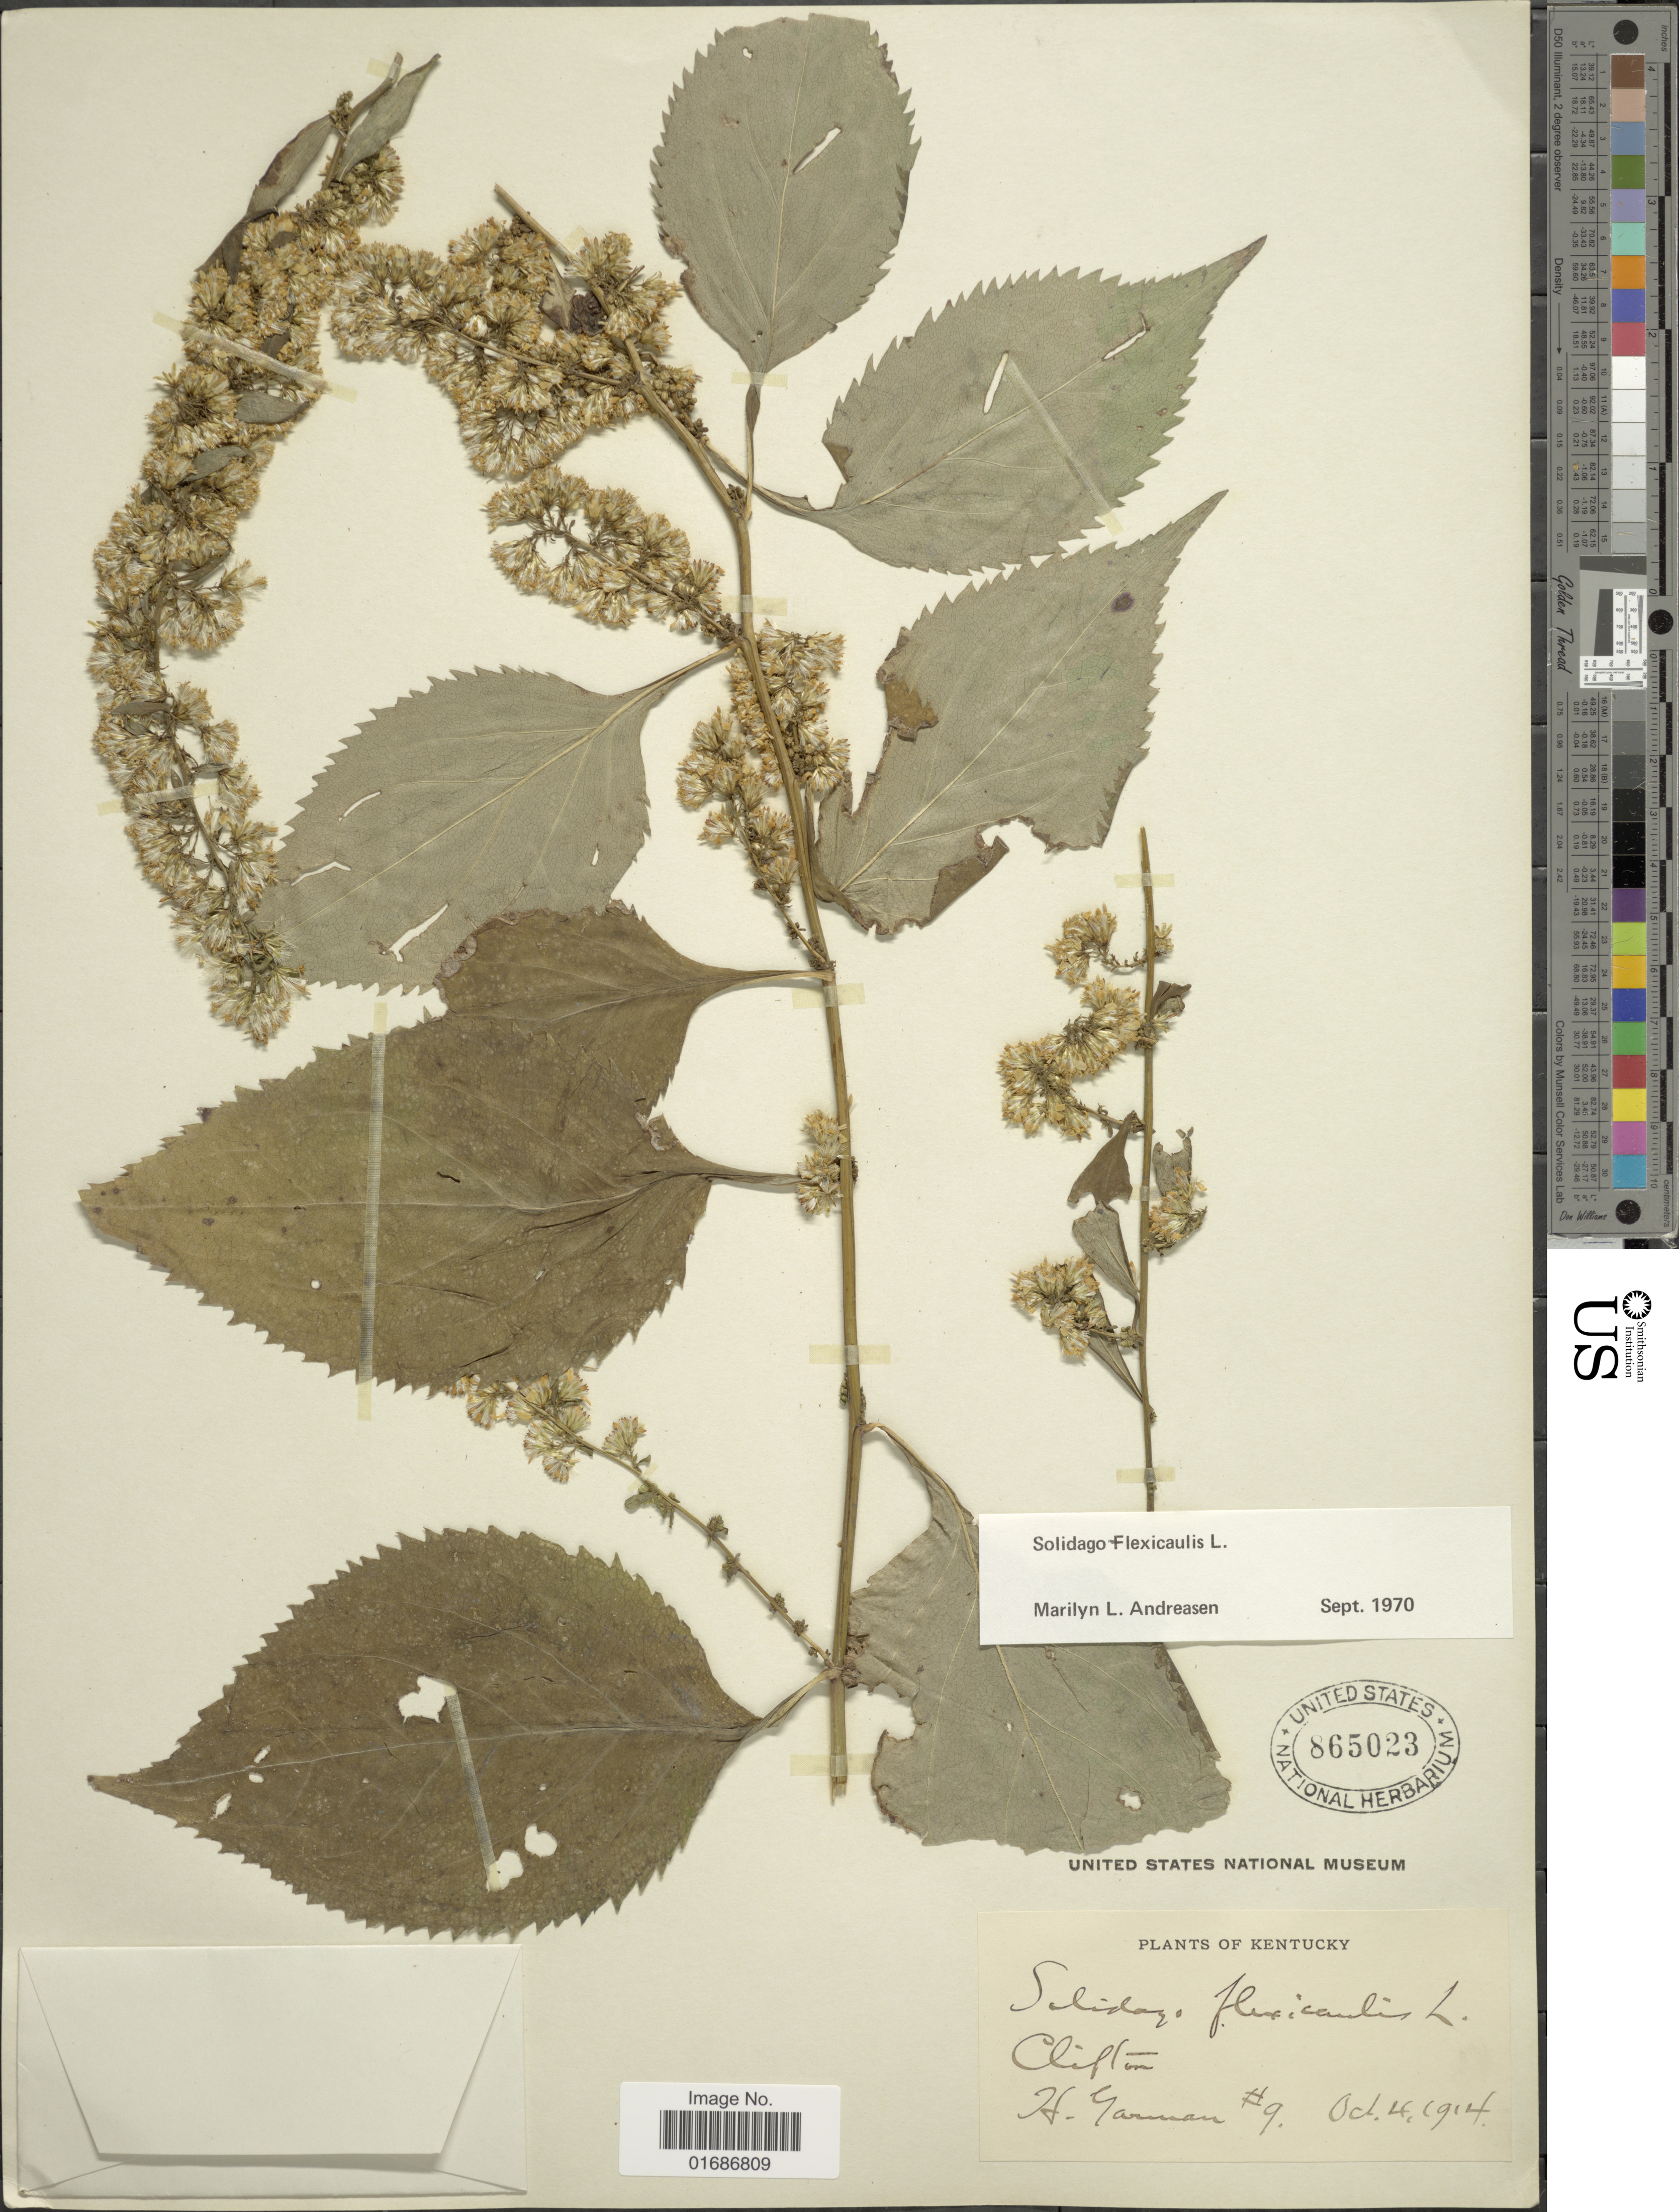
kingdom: Plantae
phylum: Tracheophyta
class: Magnoliopsida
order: Asterales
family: Asteraceae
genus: Solidago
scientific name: Solidago flexicaulis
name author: L.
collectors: H. Garman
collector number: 9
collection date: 1914-10-04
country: United States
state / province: Kentucky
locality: Clifton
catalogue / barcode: US 865023